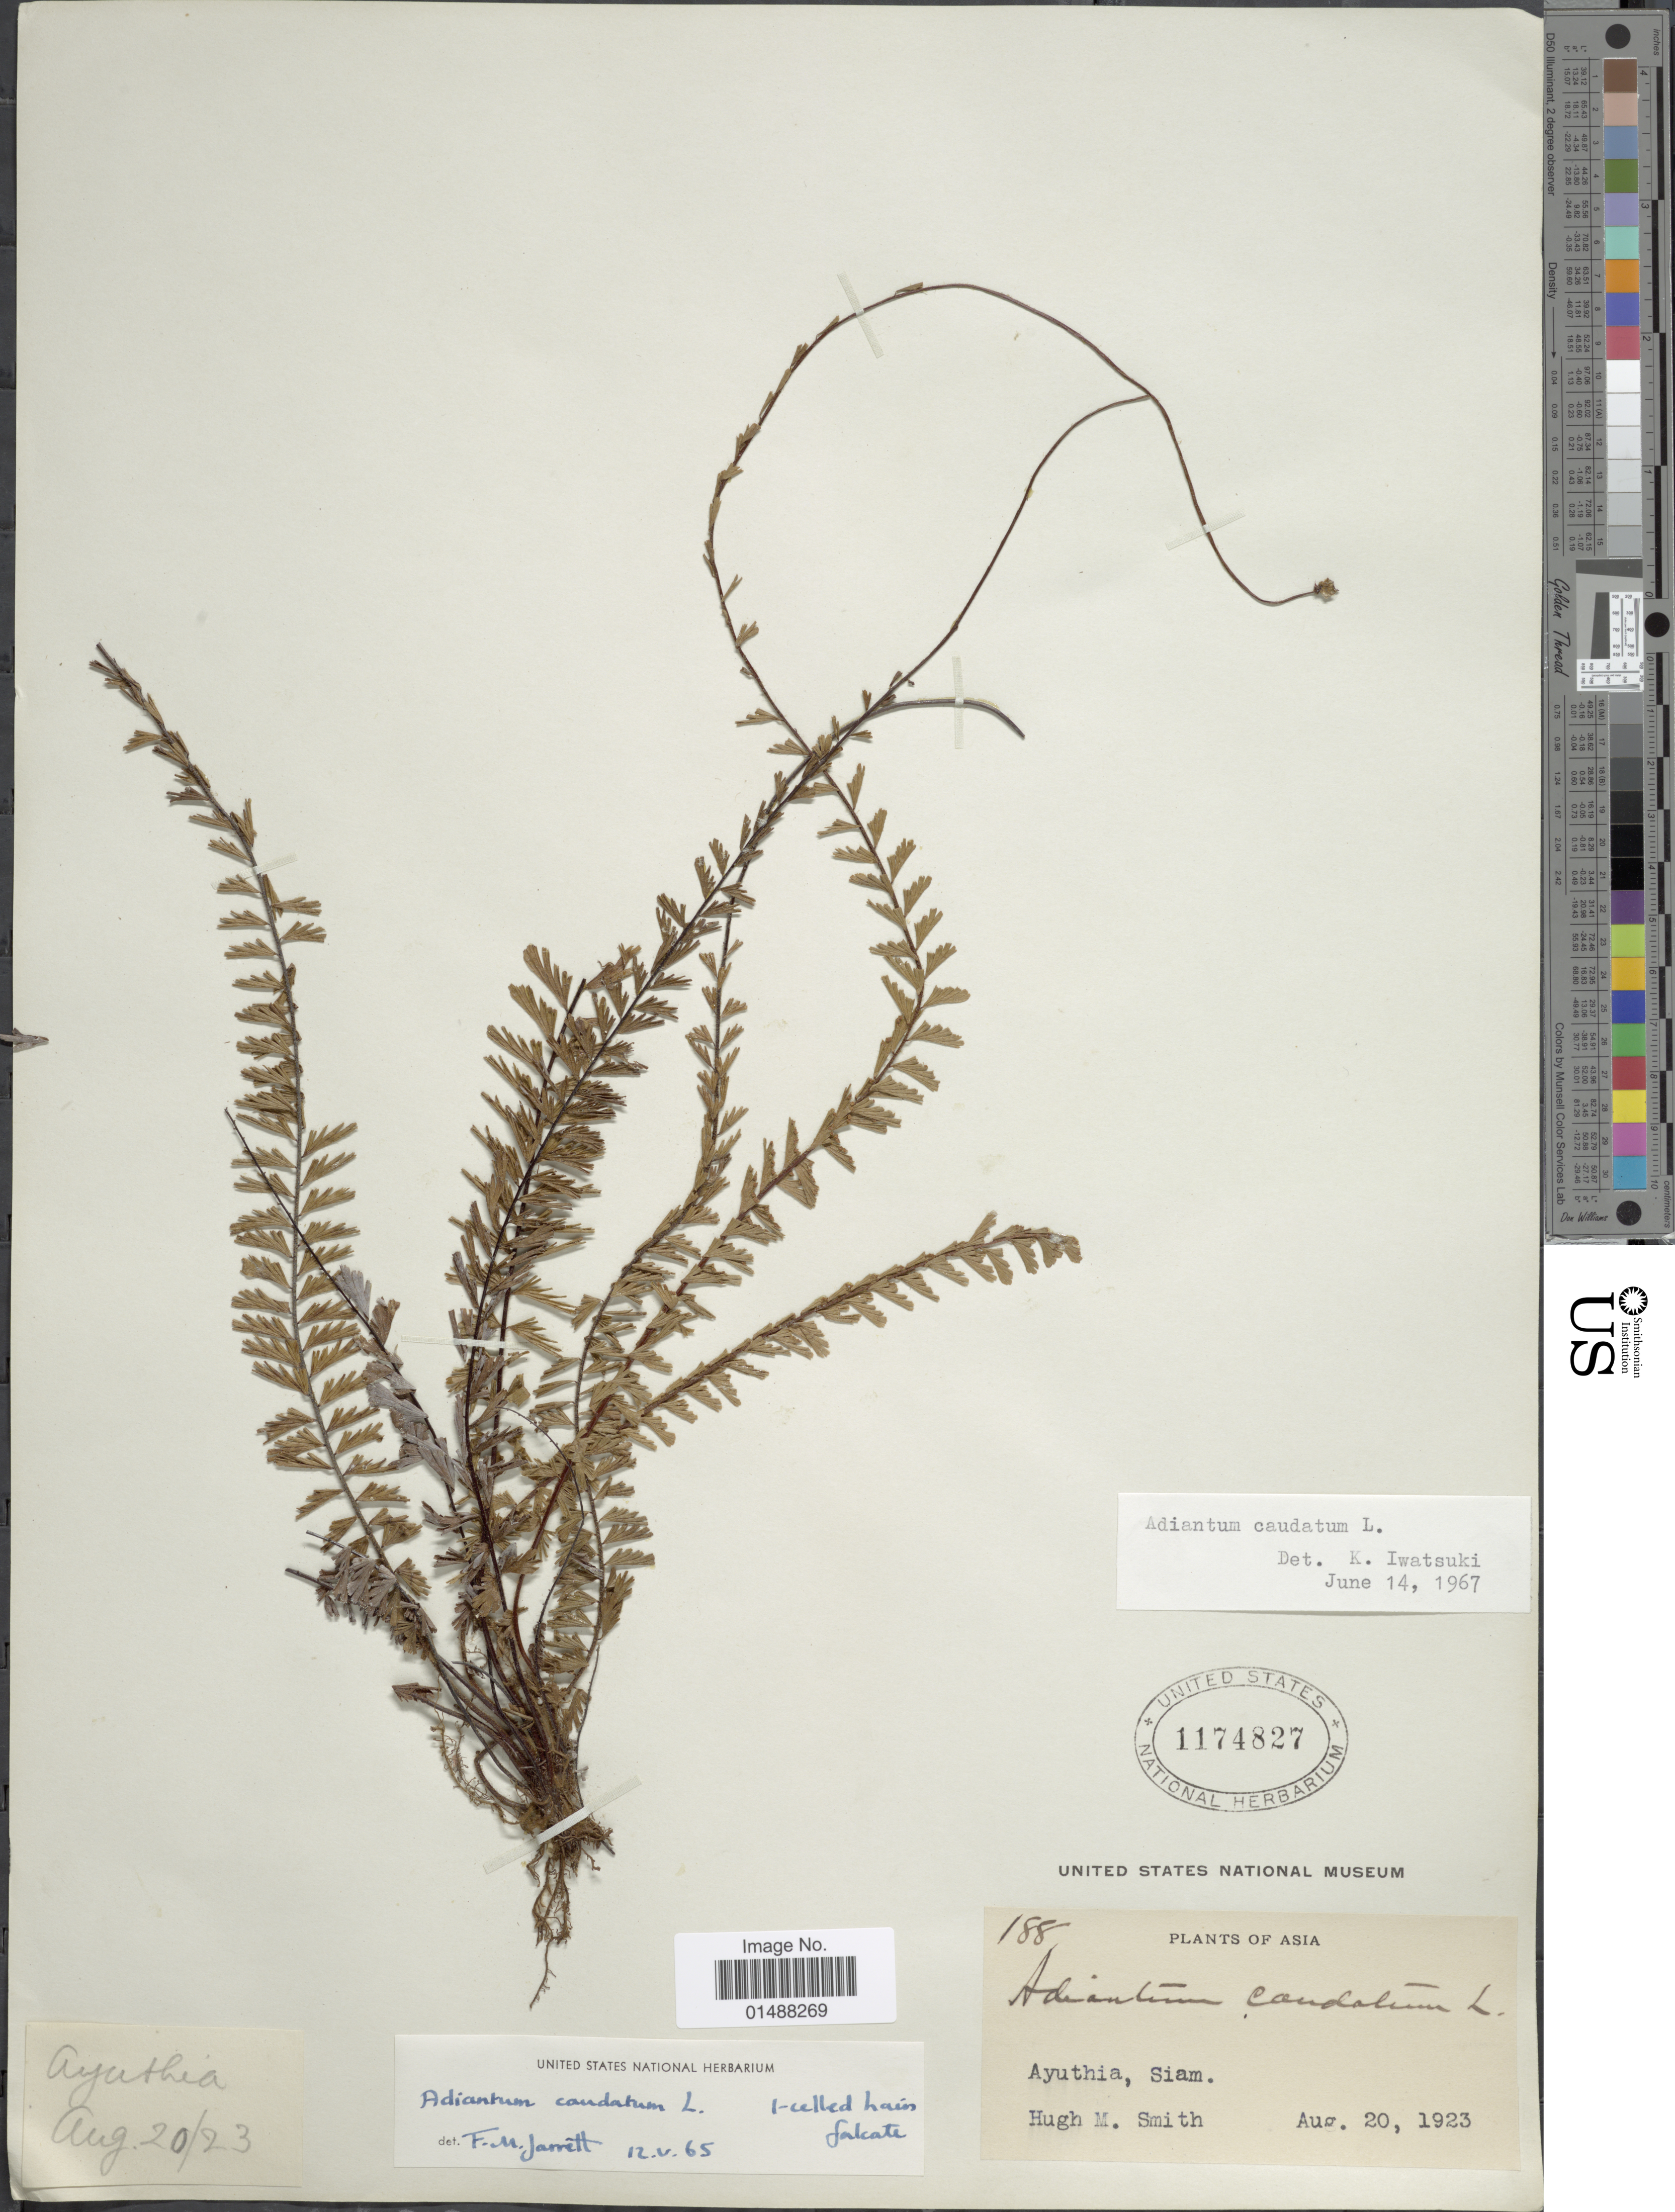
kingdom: Plantae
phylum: Tracheophyta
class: Polypodiopsida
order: Polypodiales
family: Pteridaceae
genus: Adiantum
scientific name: Adiantum caudatum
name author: L.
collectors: H. M. Smith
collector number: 188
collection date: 1923-08-20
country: Thailand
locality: Ayuthia, Siam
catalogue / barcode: US 1174827